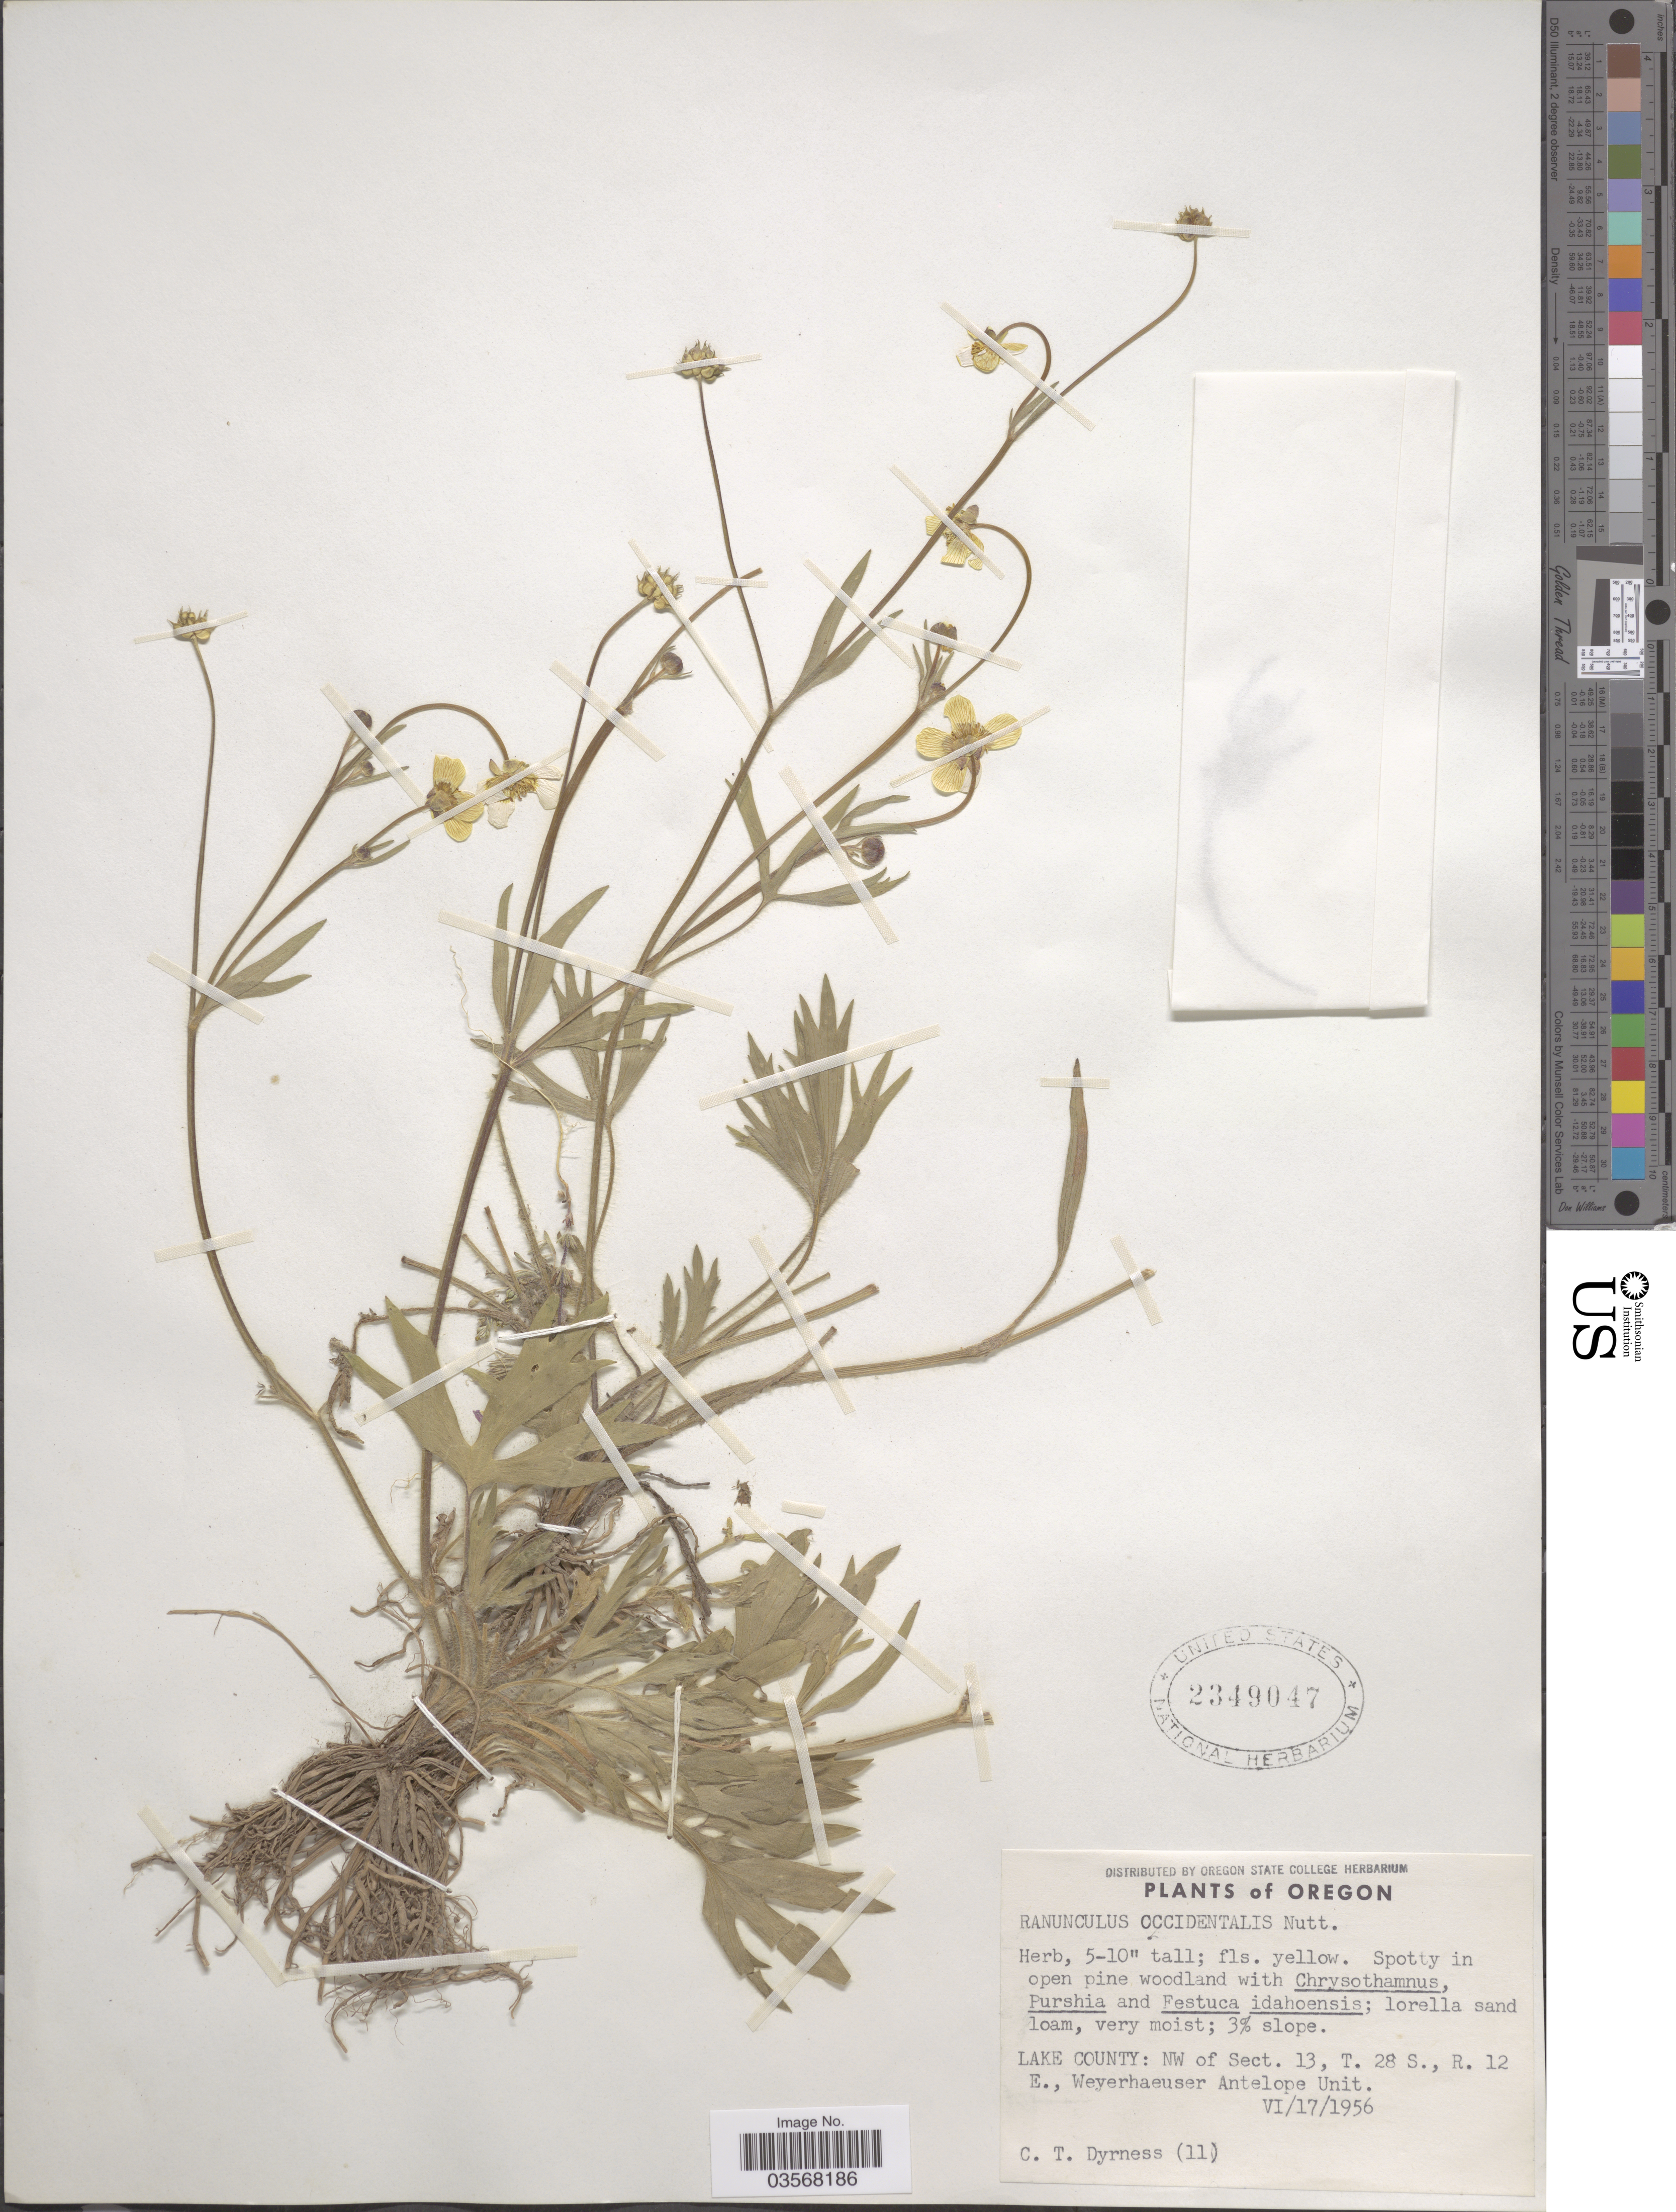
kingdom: Plantae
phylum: Tracheophyta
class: Magnoliopsida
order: Ranunculales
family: Ranunculaceae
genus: Ranunculus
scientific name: Ranunculus occidentalis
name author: Nutt.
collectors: C. Dyrness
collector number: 11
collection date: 1956-06-17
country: United States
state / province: Oregon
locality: Lake County: NW of Sect. 13, T. 28 S., R. 12 E., Weyerhaeuser Antelope Unit.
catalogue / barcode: US 2349047